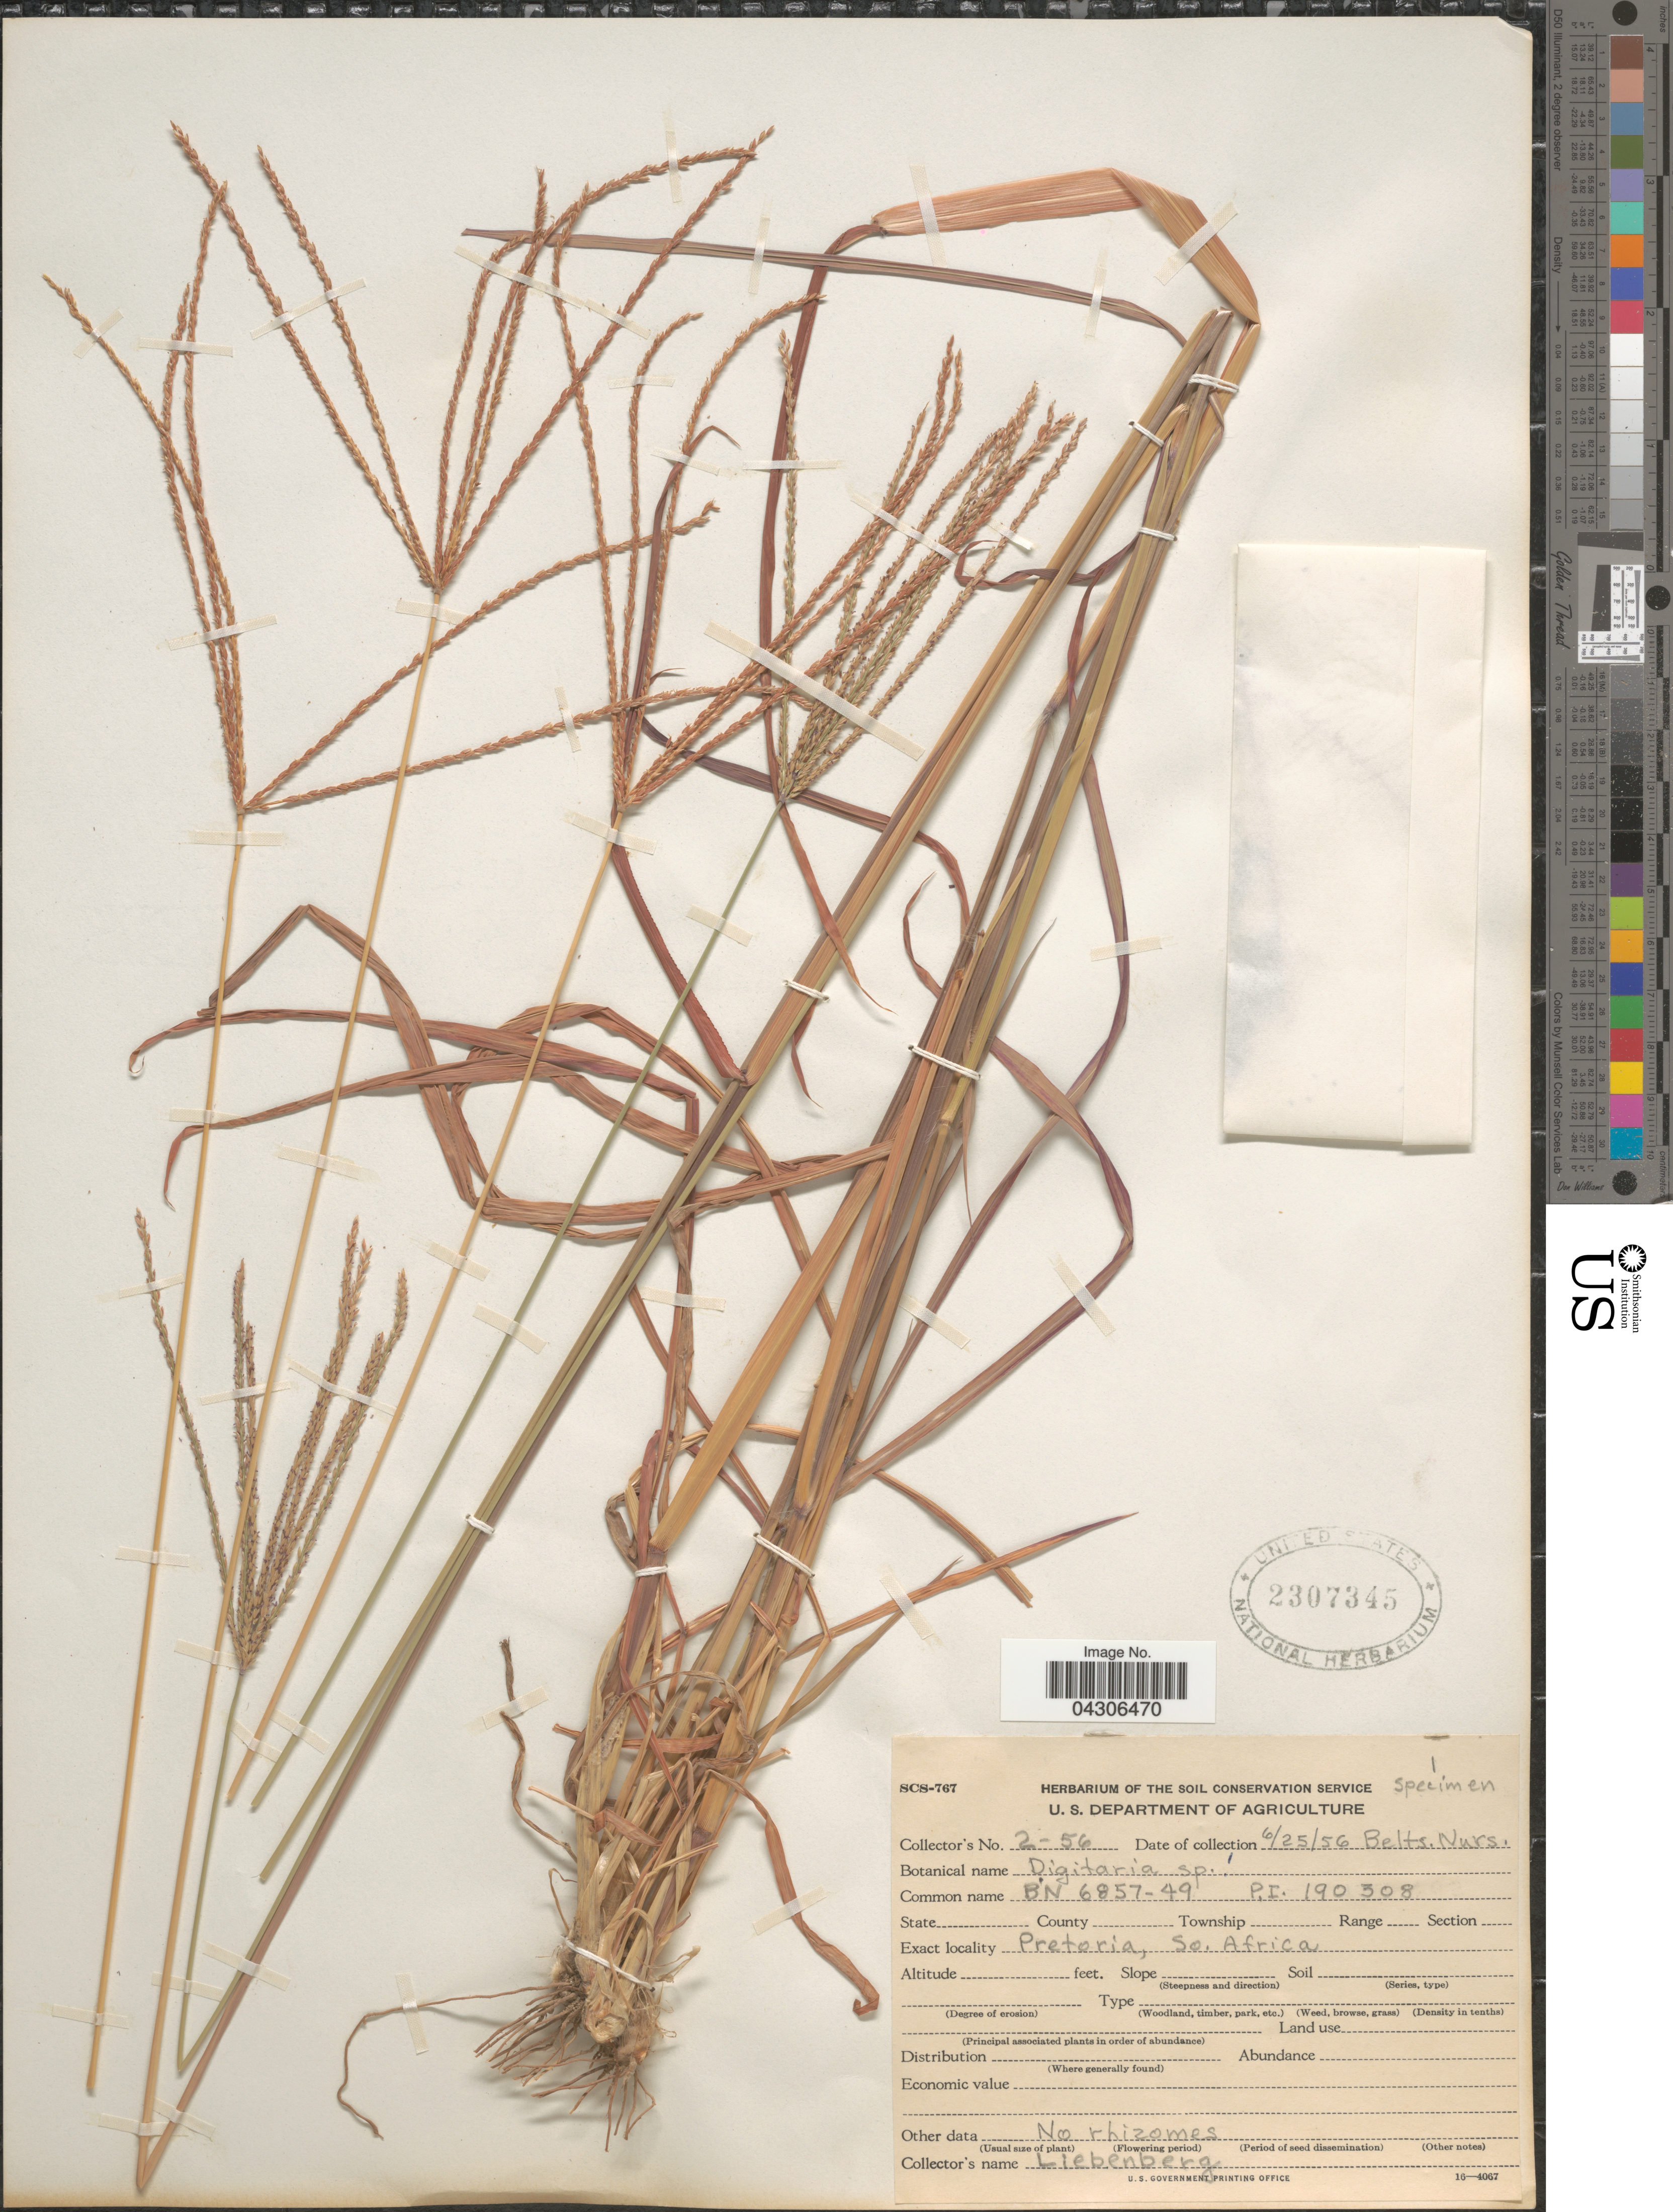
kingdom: Plantae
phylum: Tracheophyta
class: Liliopsida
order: Poales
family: Poaceae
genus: Digitaria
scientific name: Digitaria sp.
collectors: -. Liebenberg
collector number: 2-56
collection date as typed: Transcribed d/m/y: 25/6/56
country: United States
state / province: Maryland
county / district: Prince George's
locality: Belts. Nurs.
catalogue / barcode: US 2307345